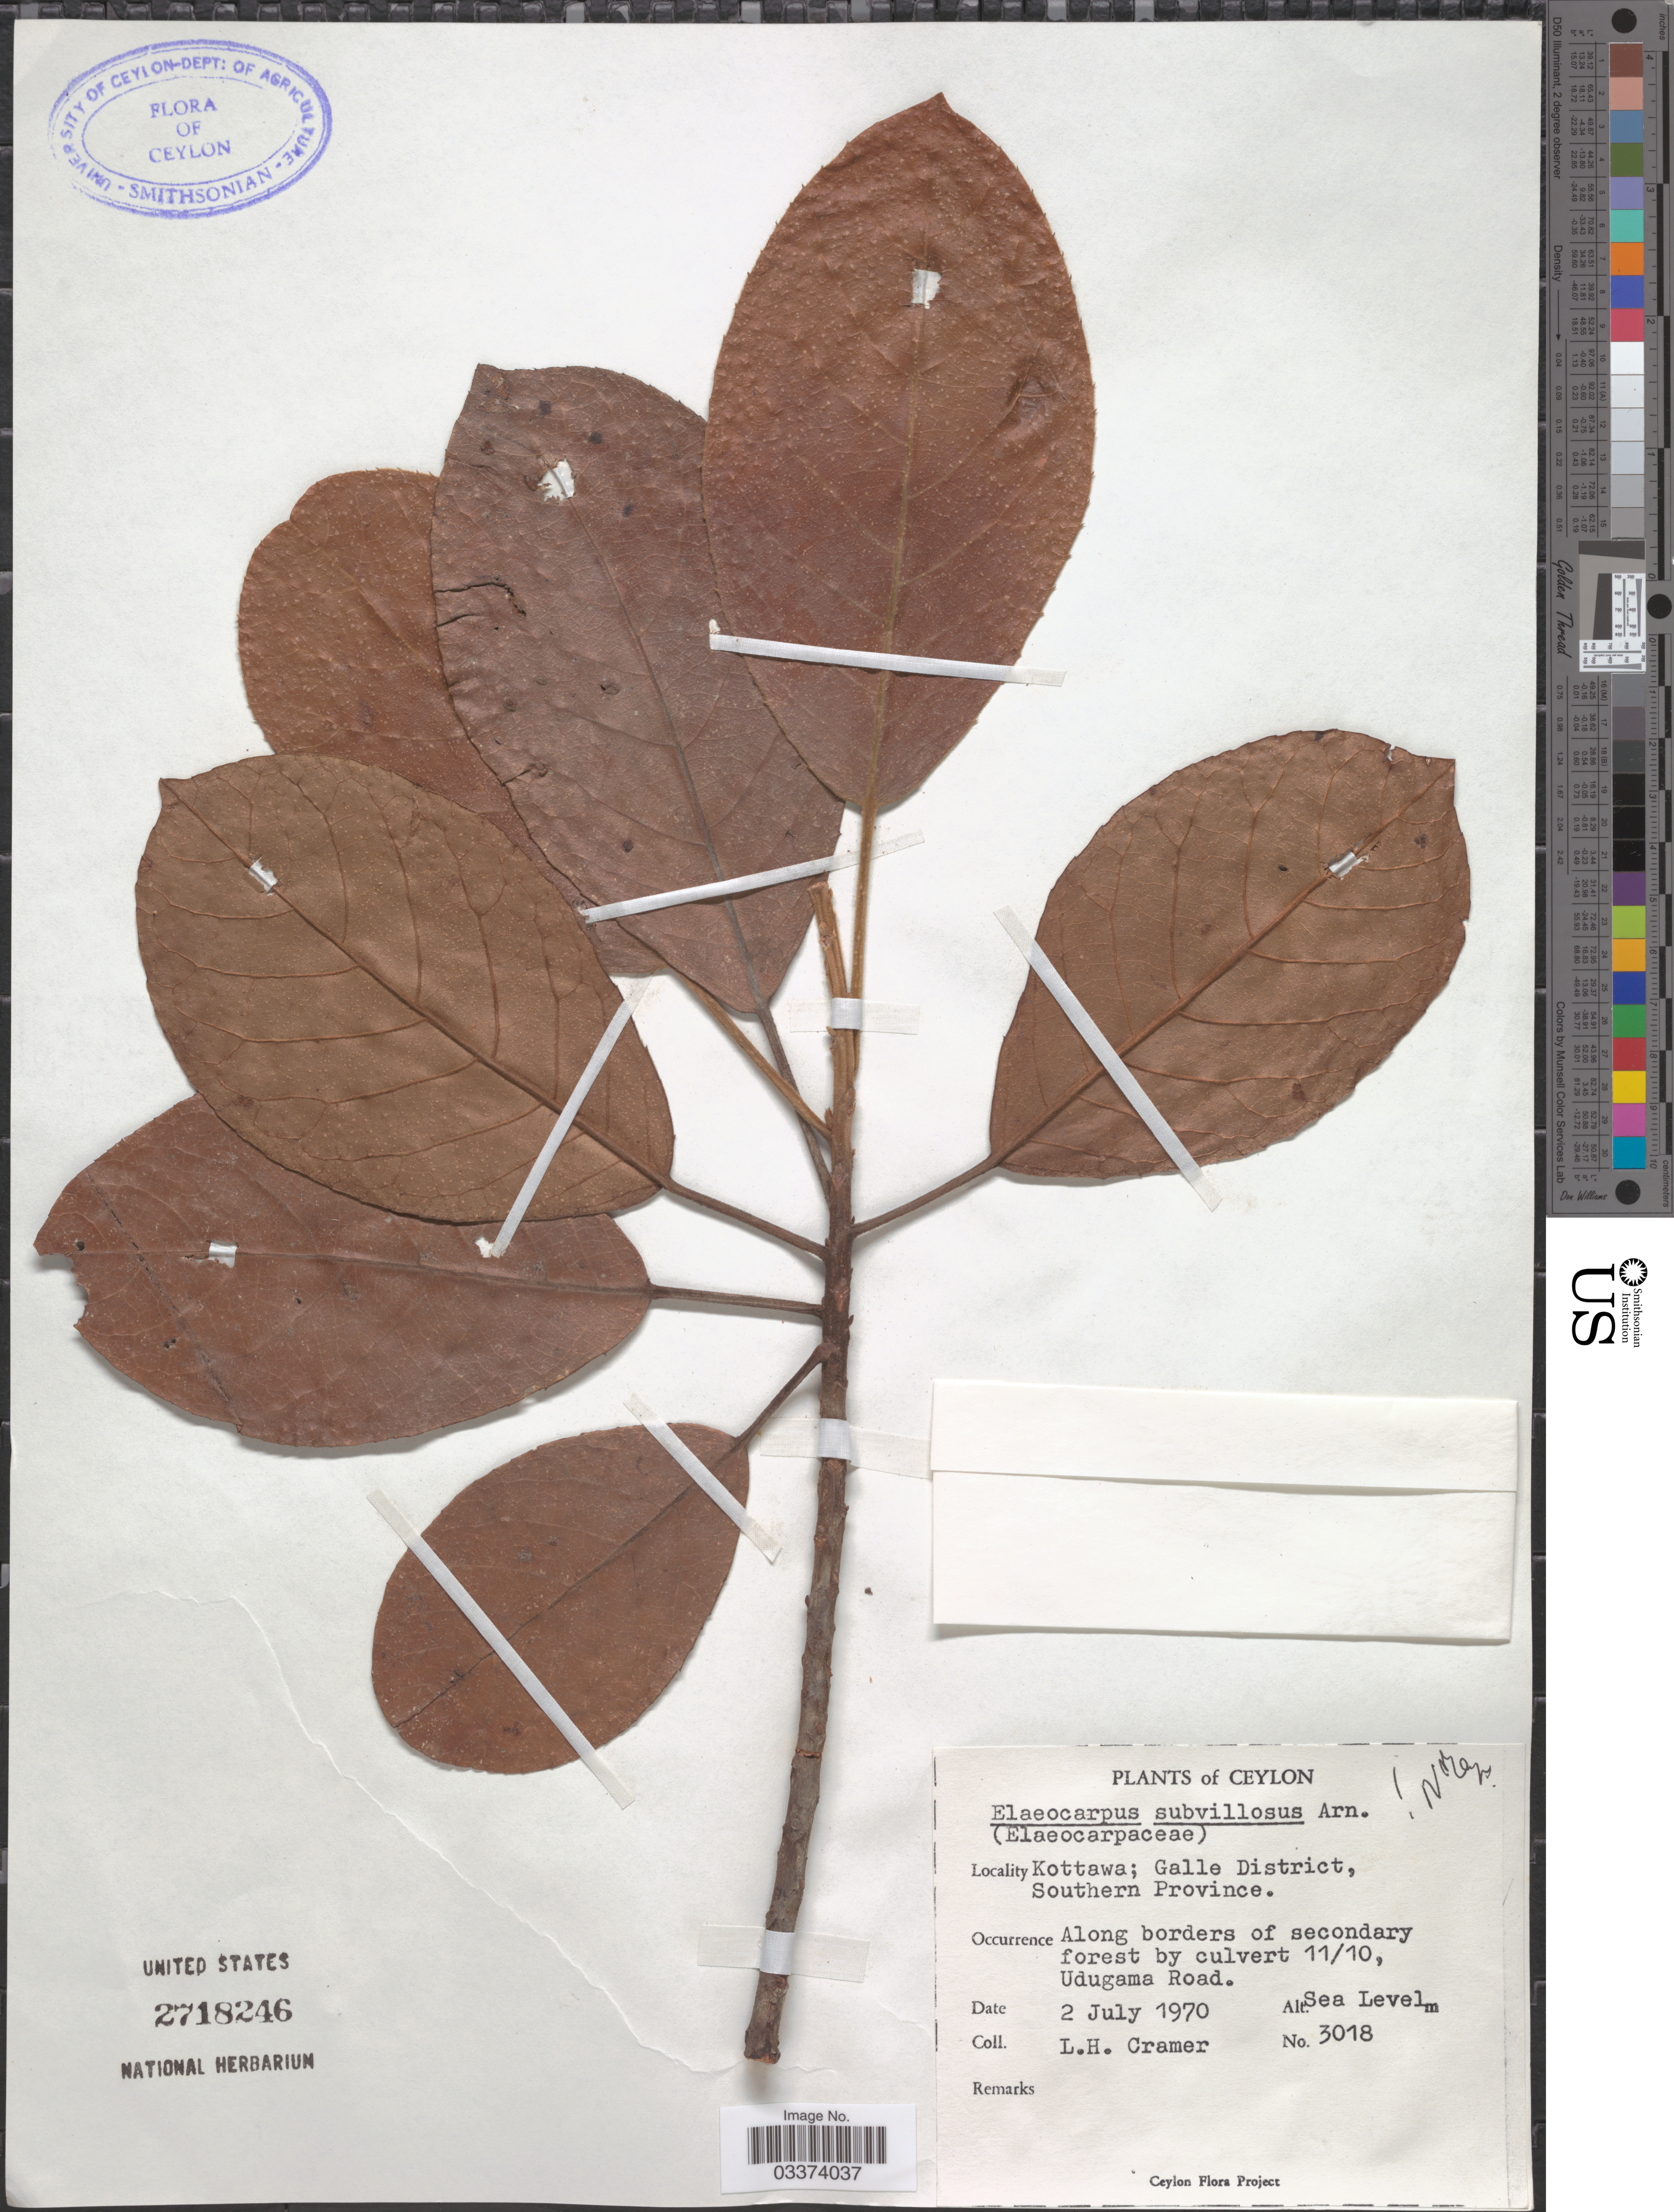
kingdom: Plantae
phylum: Tracheophyta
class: Magnoliopsida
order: Oxalidales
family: Elaeocarpaceae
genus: Elaeocarpus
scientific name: Elaeocarpus subvillosus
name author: Arn.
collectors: L. H. Cramer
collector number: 3018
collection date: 1970-07-02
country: Sri Lanka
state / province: Southern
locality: Ceylon. Kottawa; Galle District. Along borders of secondary forest by culvert 11/10, Udugama Road.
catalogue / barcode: US 2718246